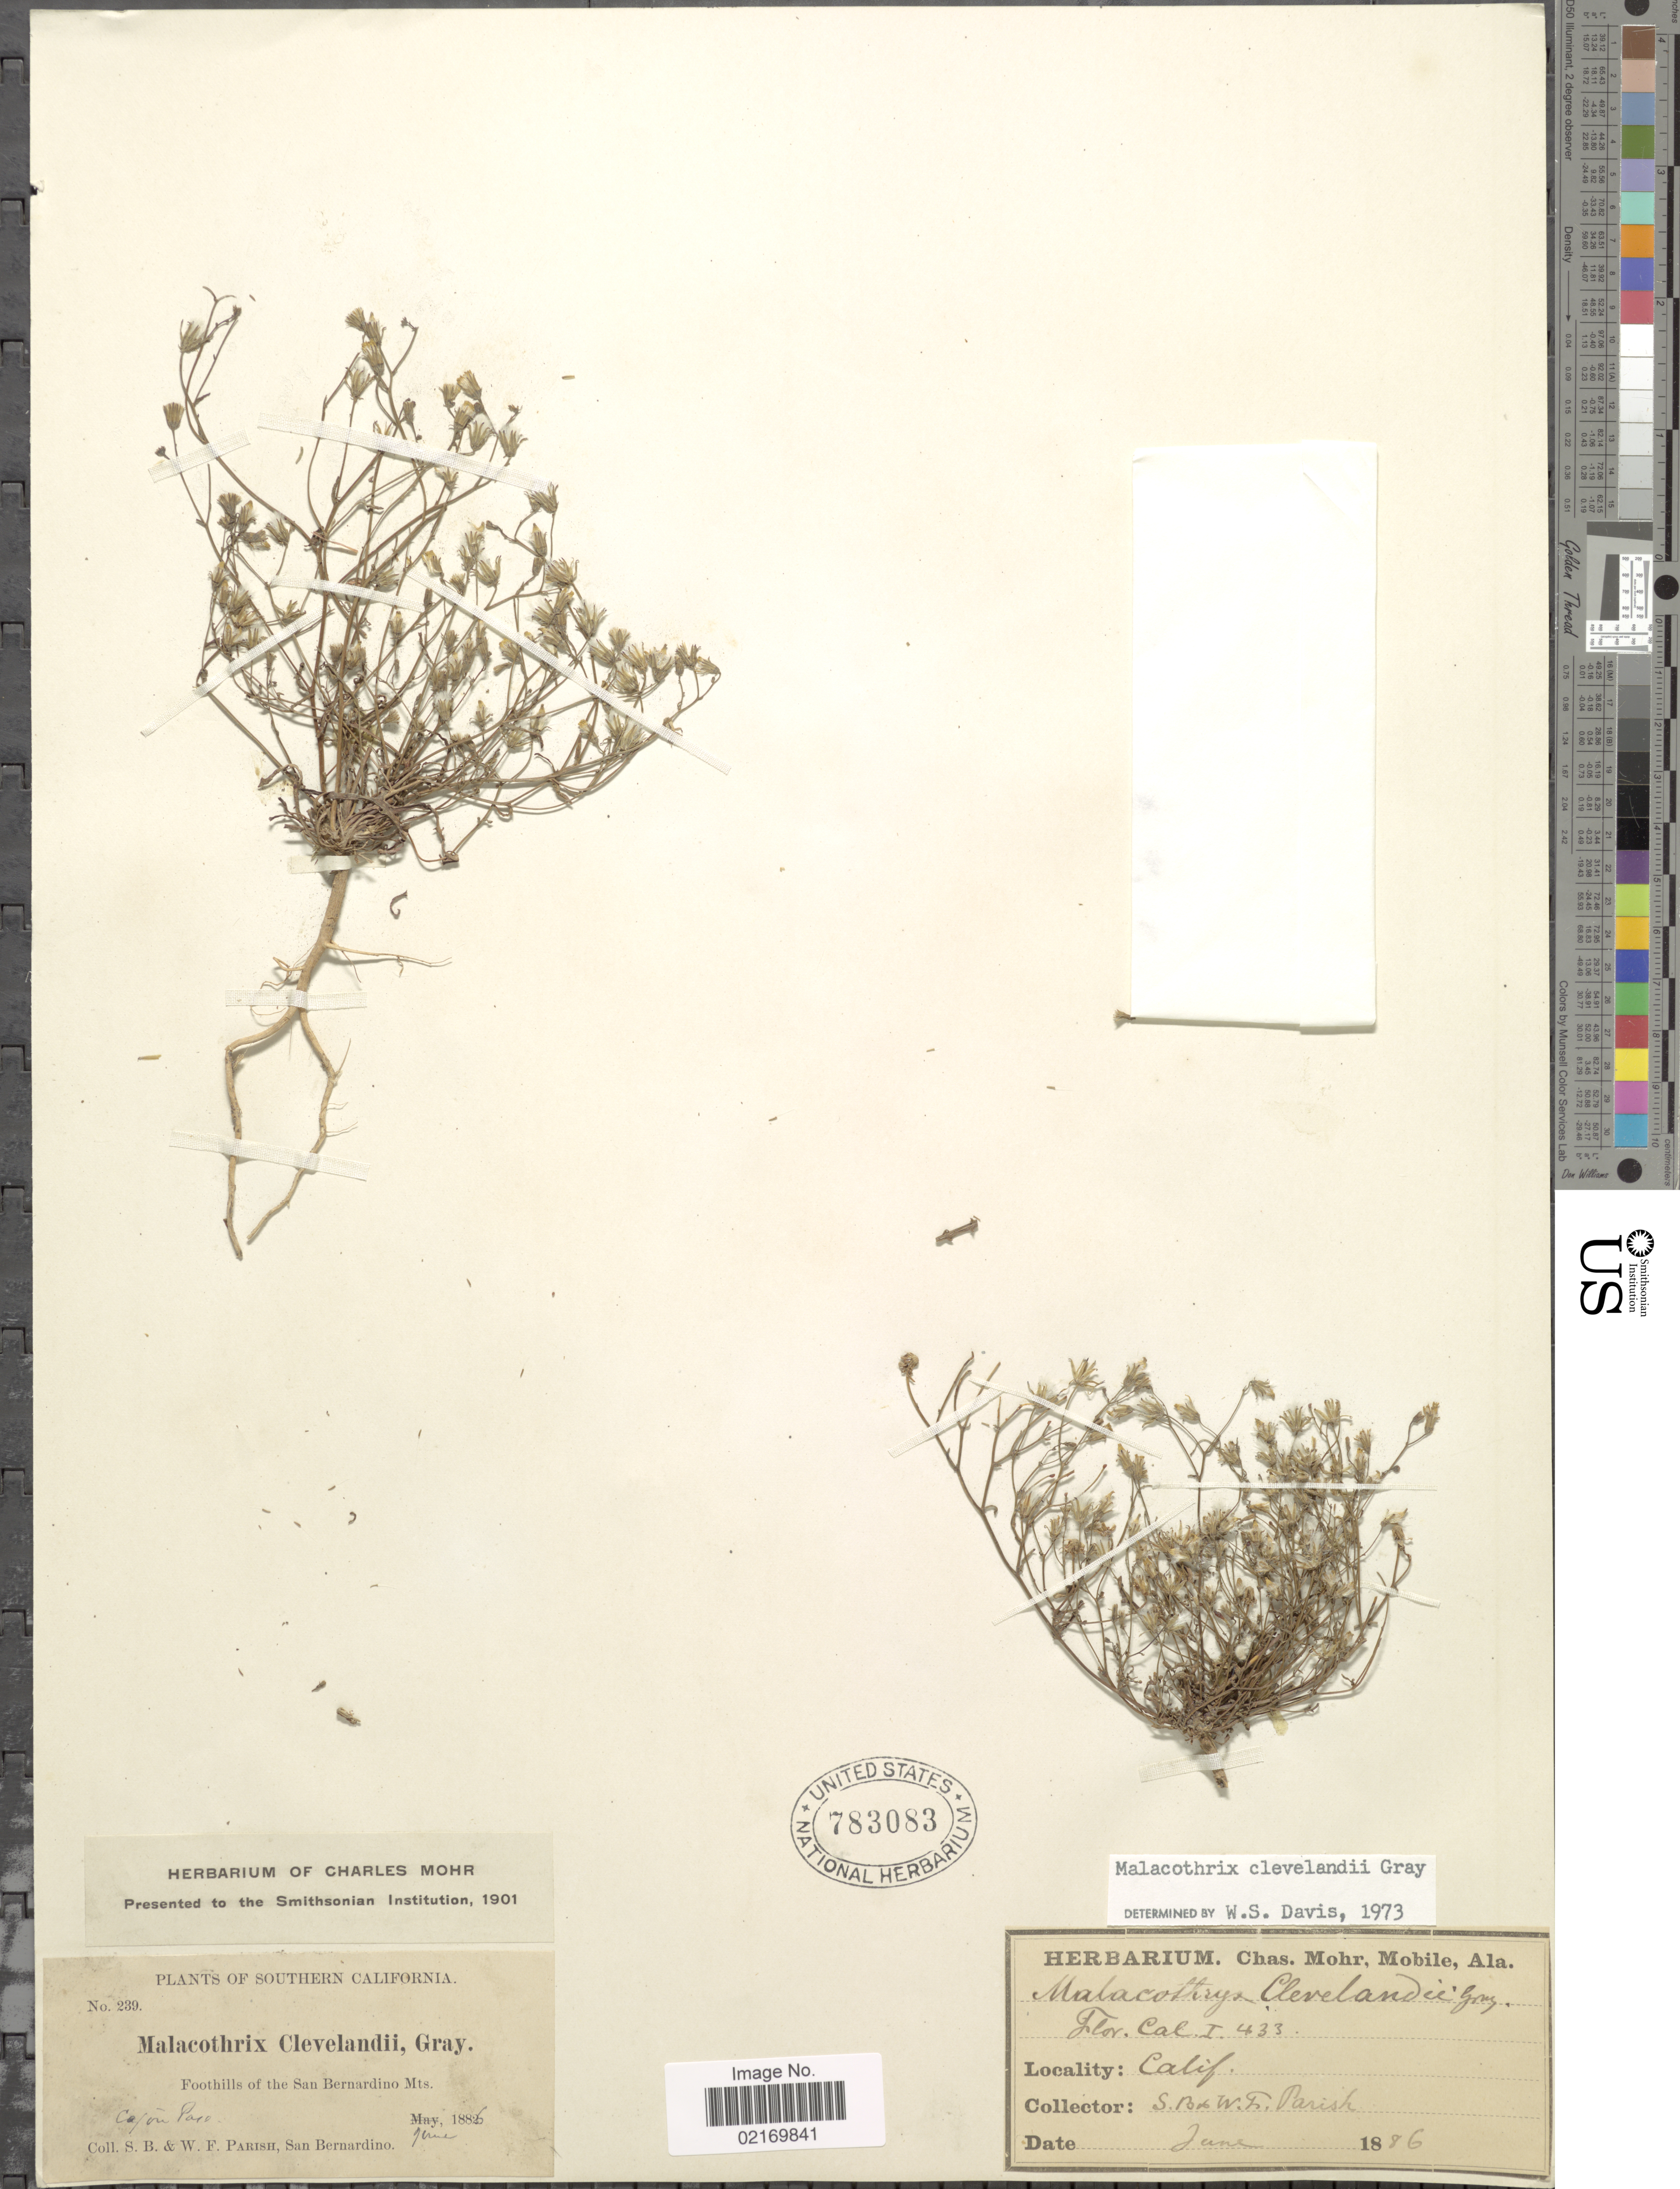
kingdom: Plantae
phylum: Tracheophyta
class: Magnoliopsida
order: Asterales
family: Asteraceae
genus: Malacothrix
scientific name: Malacothrix clevelandii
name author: A. Gray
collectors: S. B. Parish & W. F. Parish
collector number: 239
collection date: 1886-06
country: United States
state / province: California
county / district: San Bernardino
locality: Southern California, foothills of the San Bernardino Mts., Cajon Pass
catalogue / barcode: US 783083